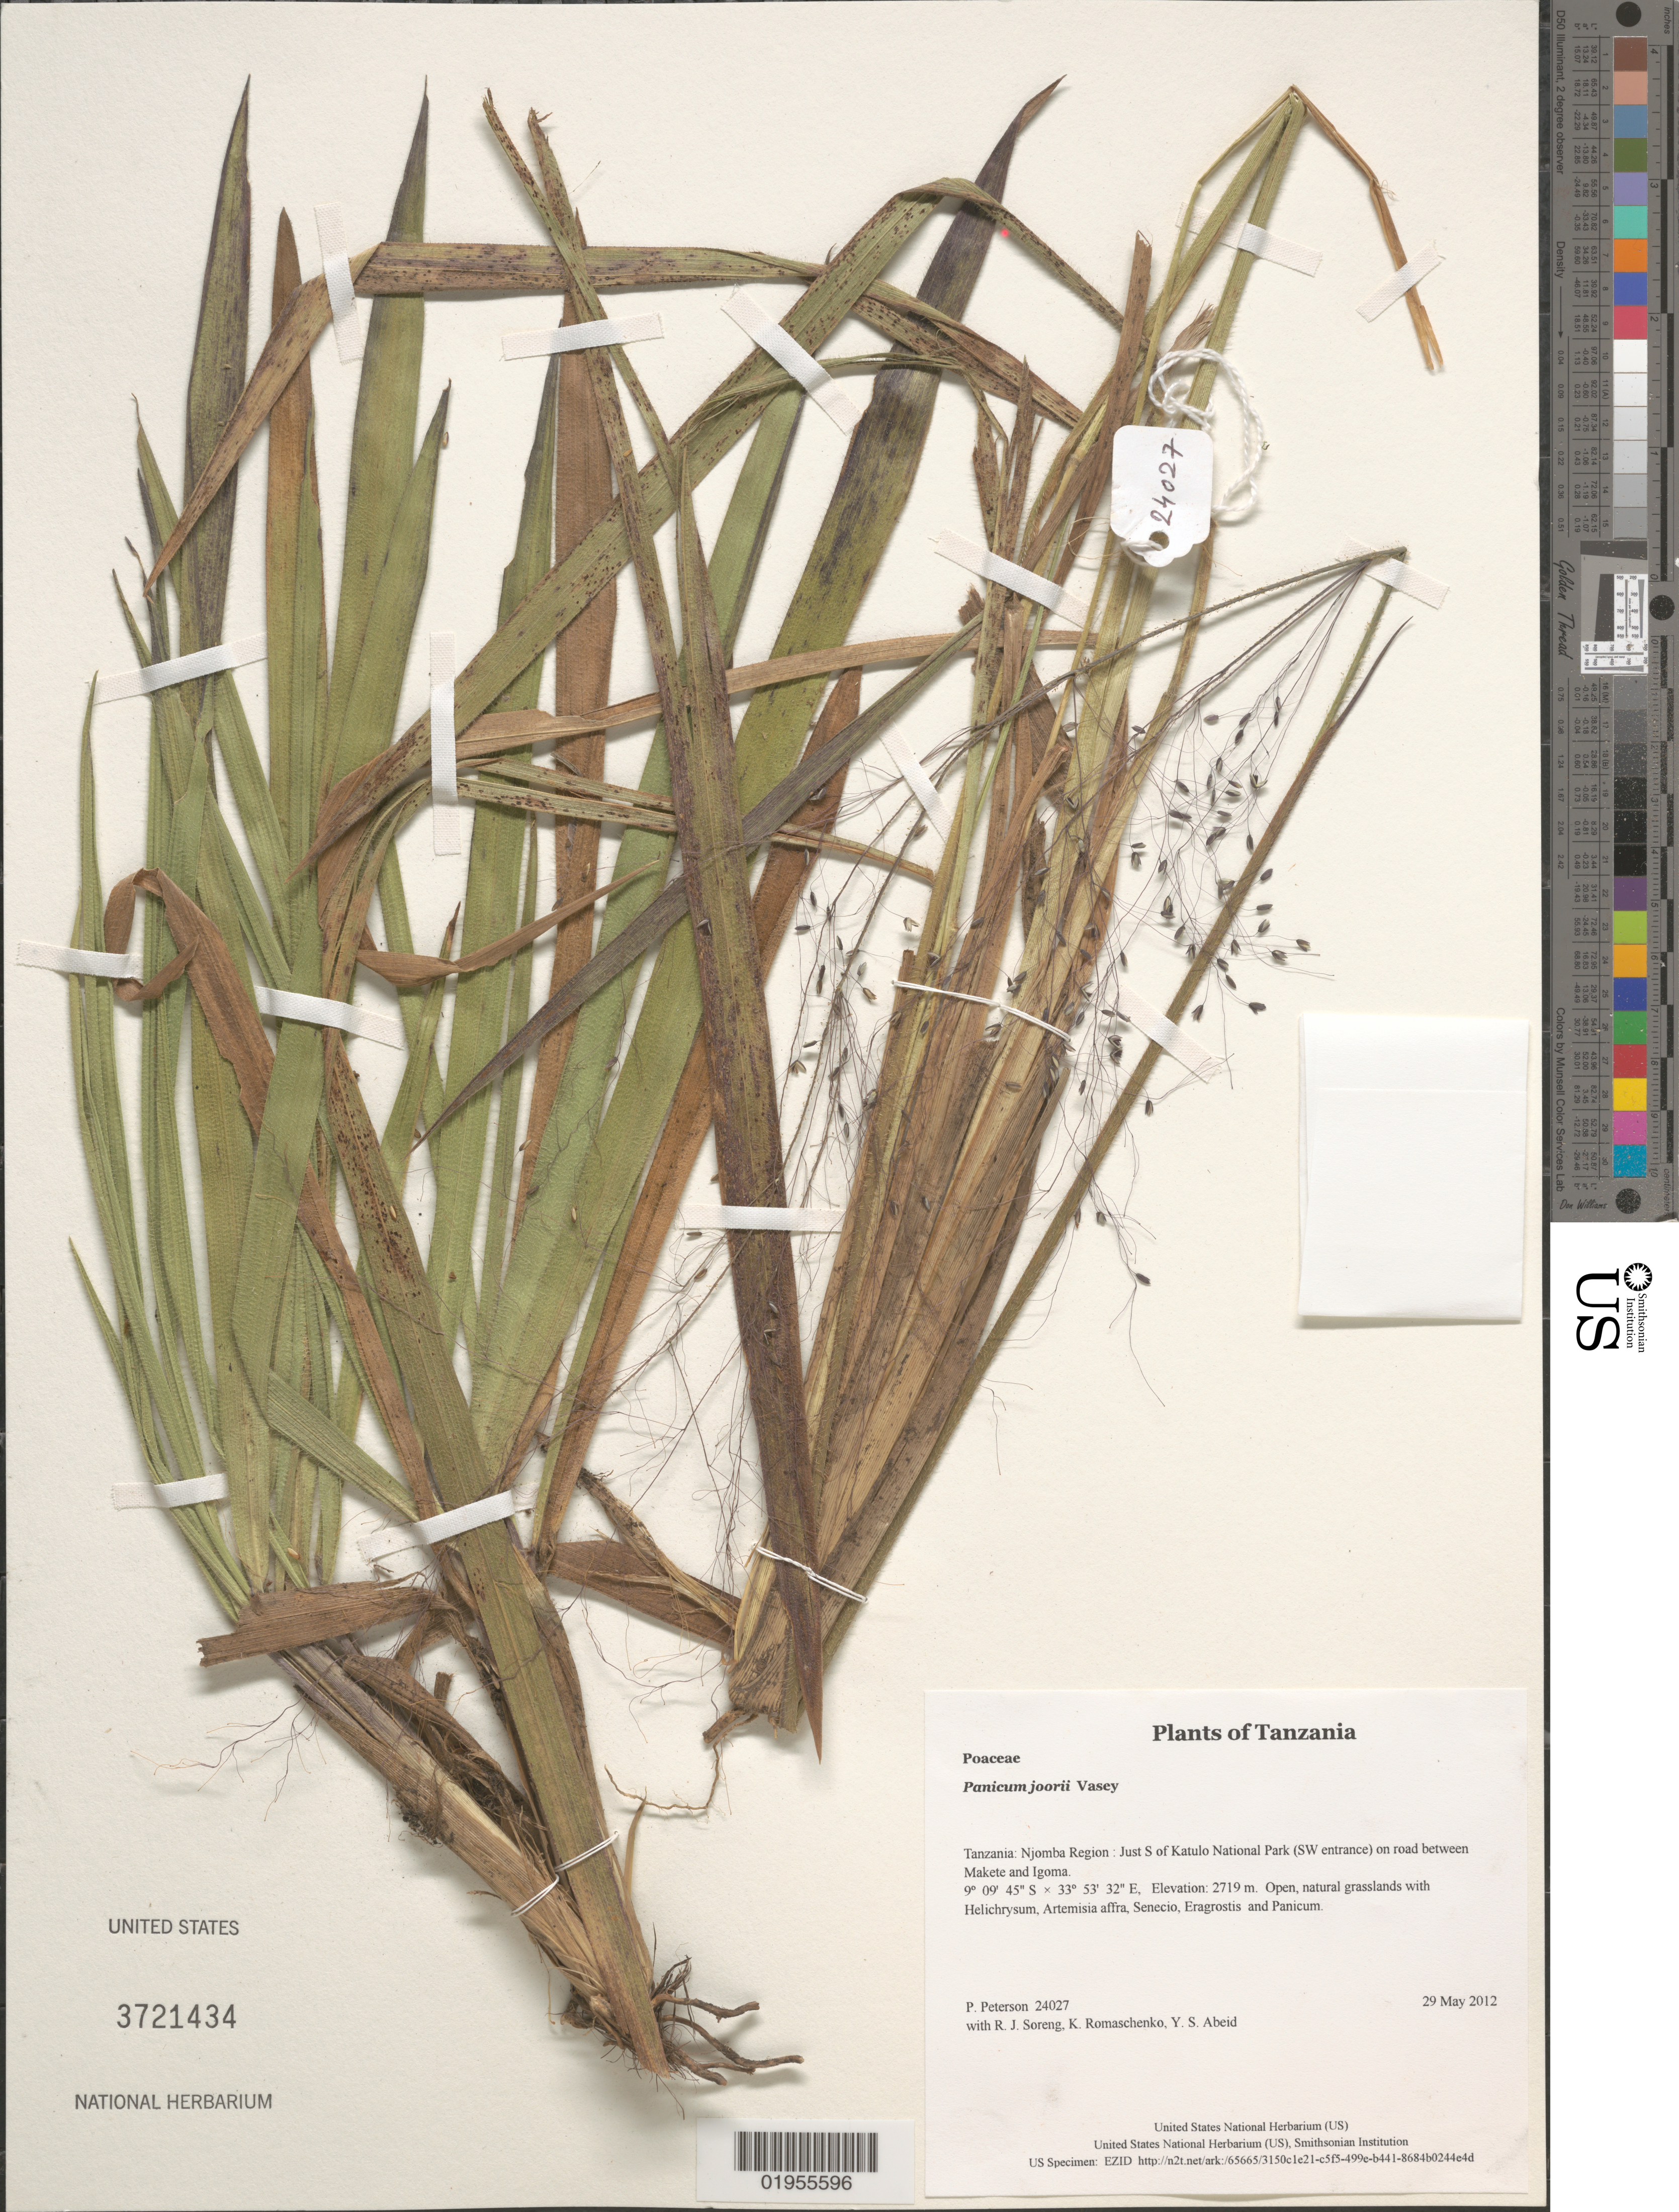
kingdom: Plantae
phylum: Tracheophyta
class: Liliopsida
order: Poales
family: Poaceae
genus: Panicum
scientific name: Panicum sp.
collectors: P. M. Peterson, R. J. Soreng, K. Romaschenko & Y. Abeid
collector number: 24027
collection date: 2012-05-29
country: Tanzania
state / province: Njombe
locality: Just S of Katulo National Park (SW entrance) on road between Makete and Igoma.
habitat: Open, natural grasslands with Helichrysum, Artemisia affra, Senecio, Eragrostis and Panicum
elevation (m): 2719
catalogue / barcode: US 3721434